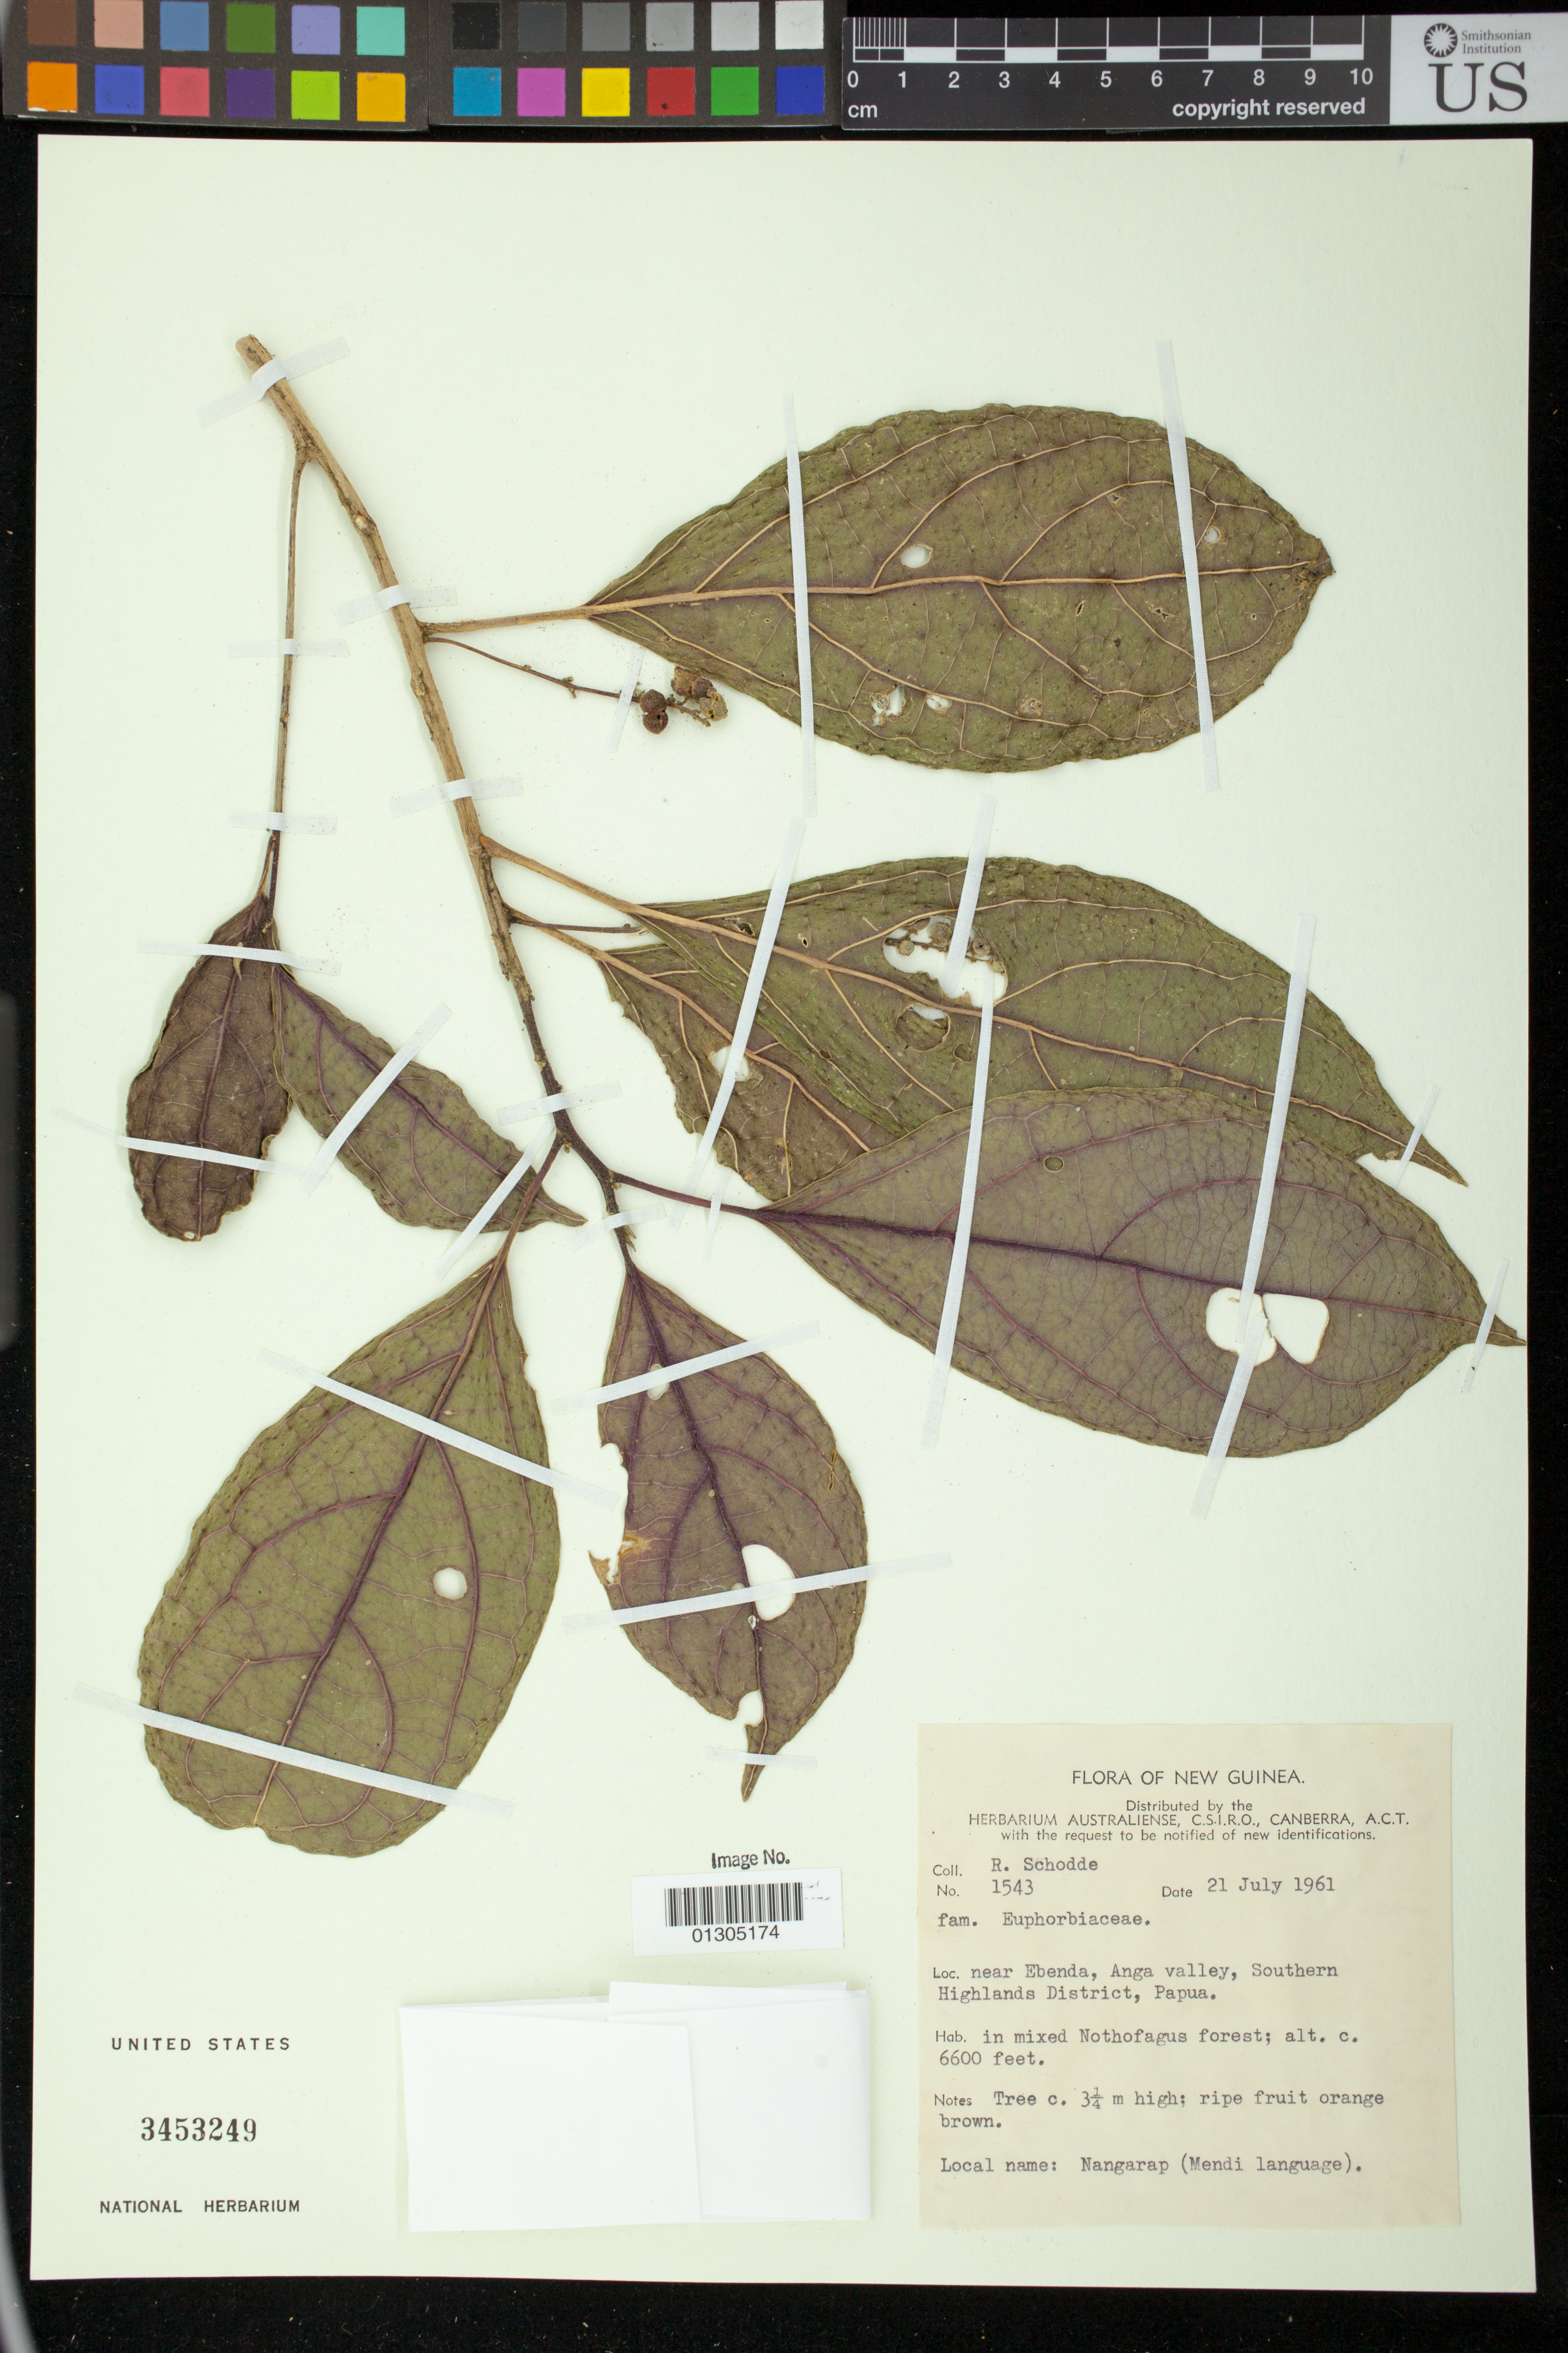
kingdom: Plantae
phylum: Tracheophyta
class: Magnoliopsida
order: Malpighiales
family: Euphorbiaceae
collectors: R. Schodde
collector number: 1543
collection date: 1961-07-21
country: Papua New Guinea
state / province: Southern Highlands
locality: near Ebenda, Anga valley, Southern Highlands District, Papua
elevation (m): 2012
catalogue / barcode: US 3453249